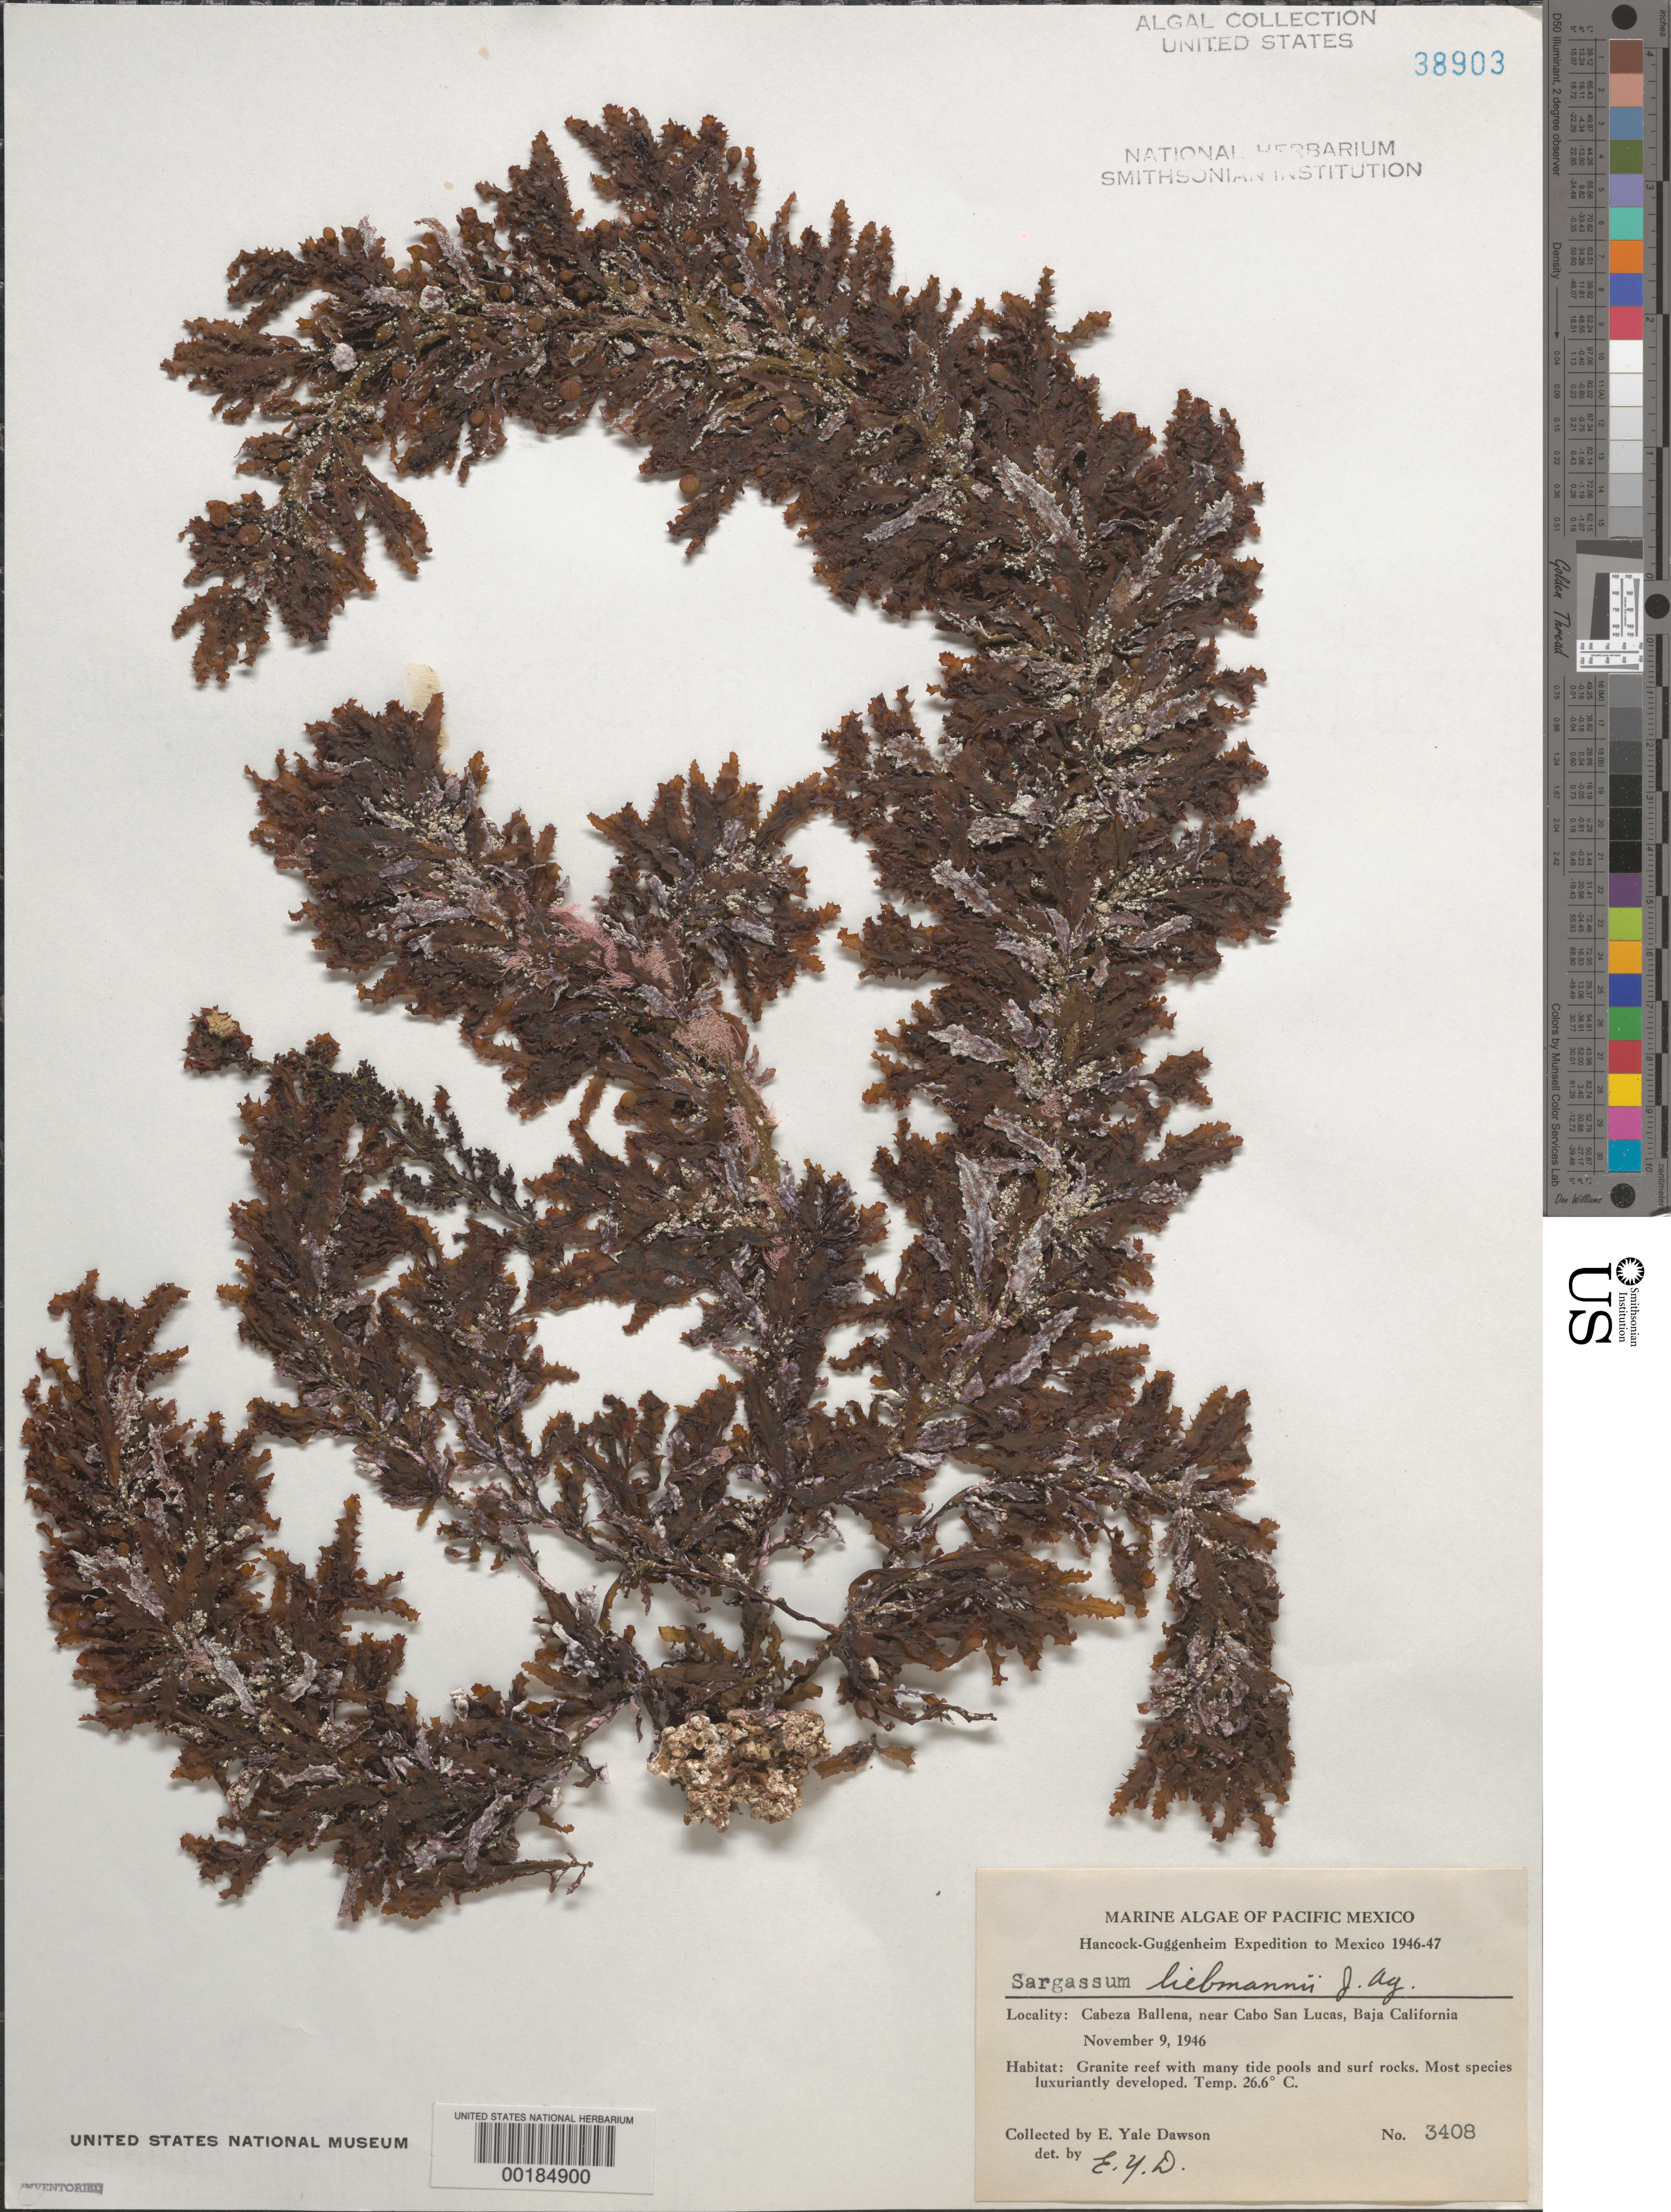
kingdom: Chromista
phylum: Ochrophyta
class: Phaeophyceae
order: Fucales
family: Sargassaceae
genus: Sargassum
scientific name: Sargassum liebmannii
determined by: Dawson, E. Y.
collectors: E. Y. Dawson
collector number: EYD 3408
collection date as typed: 09 Nov 1946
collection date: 1946-11-09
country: Mexico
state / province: Baja California Sur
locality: Cabeza Ballena, near Cabo San Lucas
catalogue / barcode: US 38903